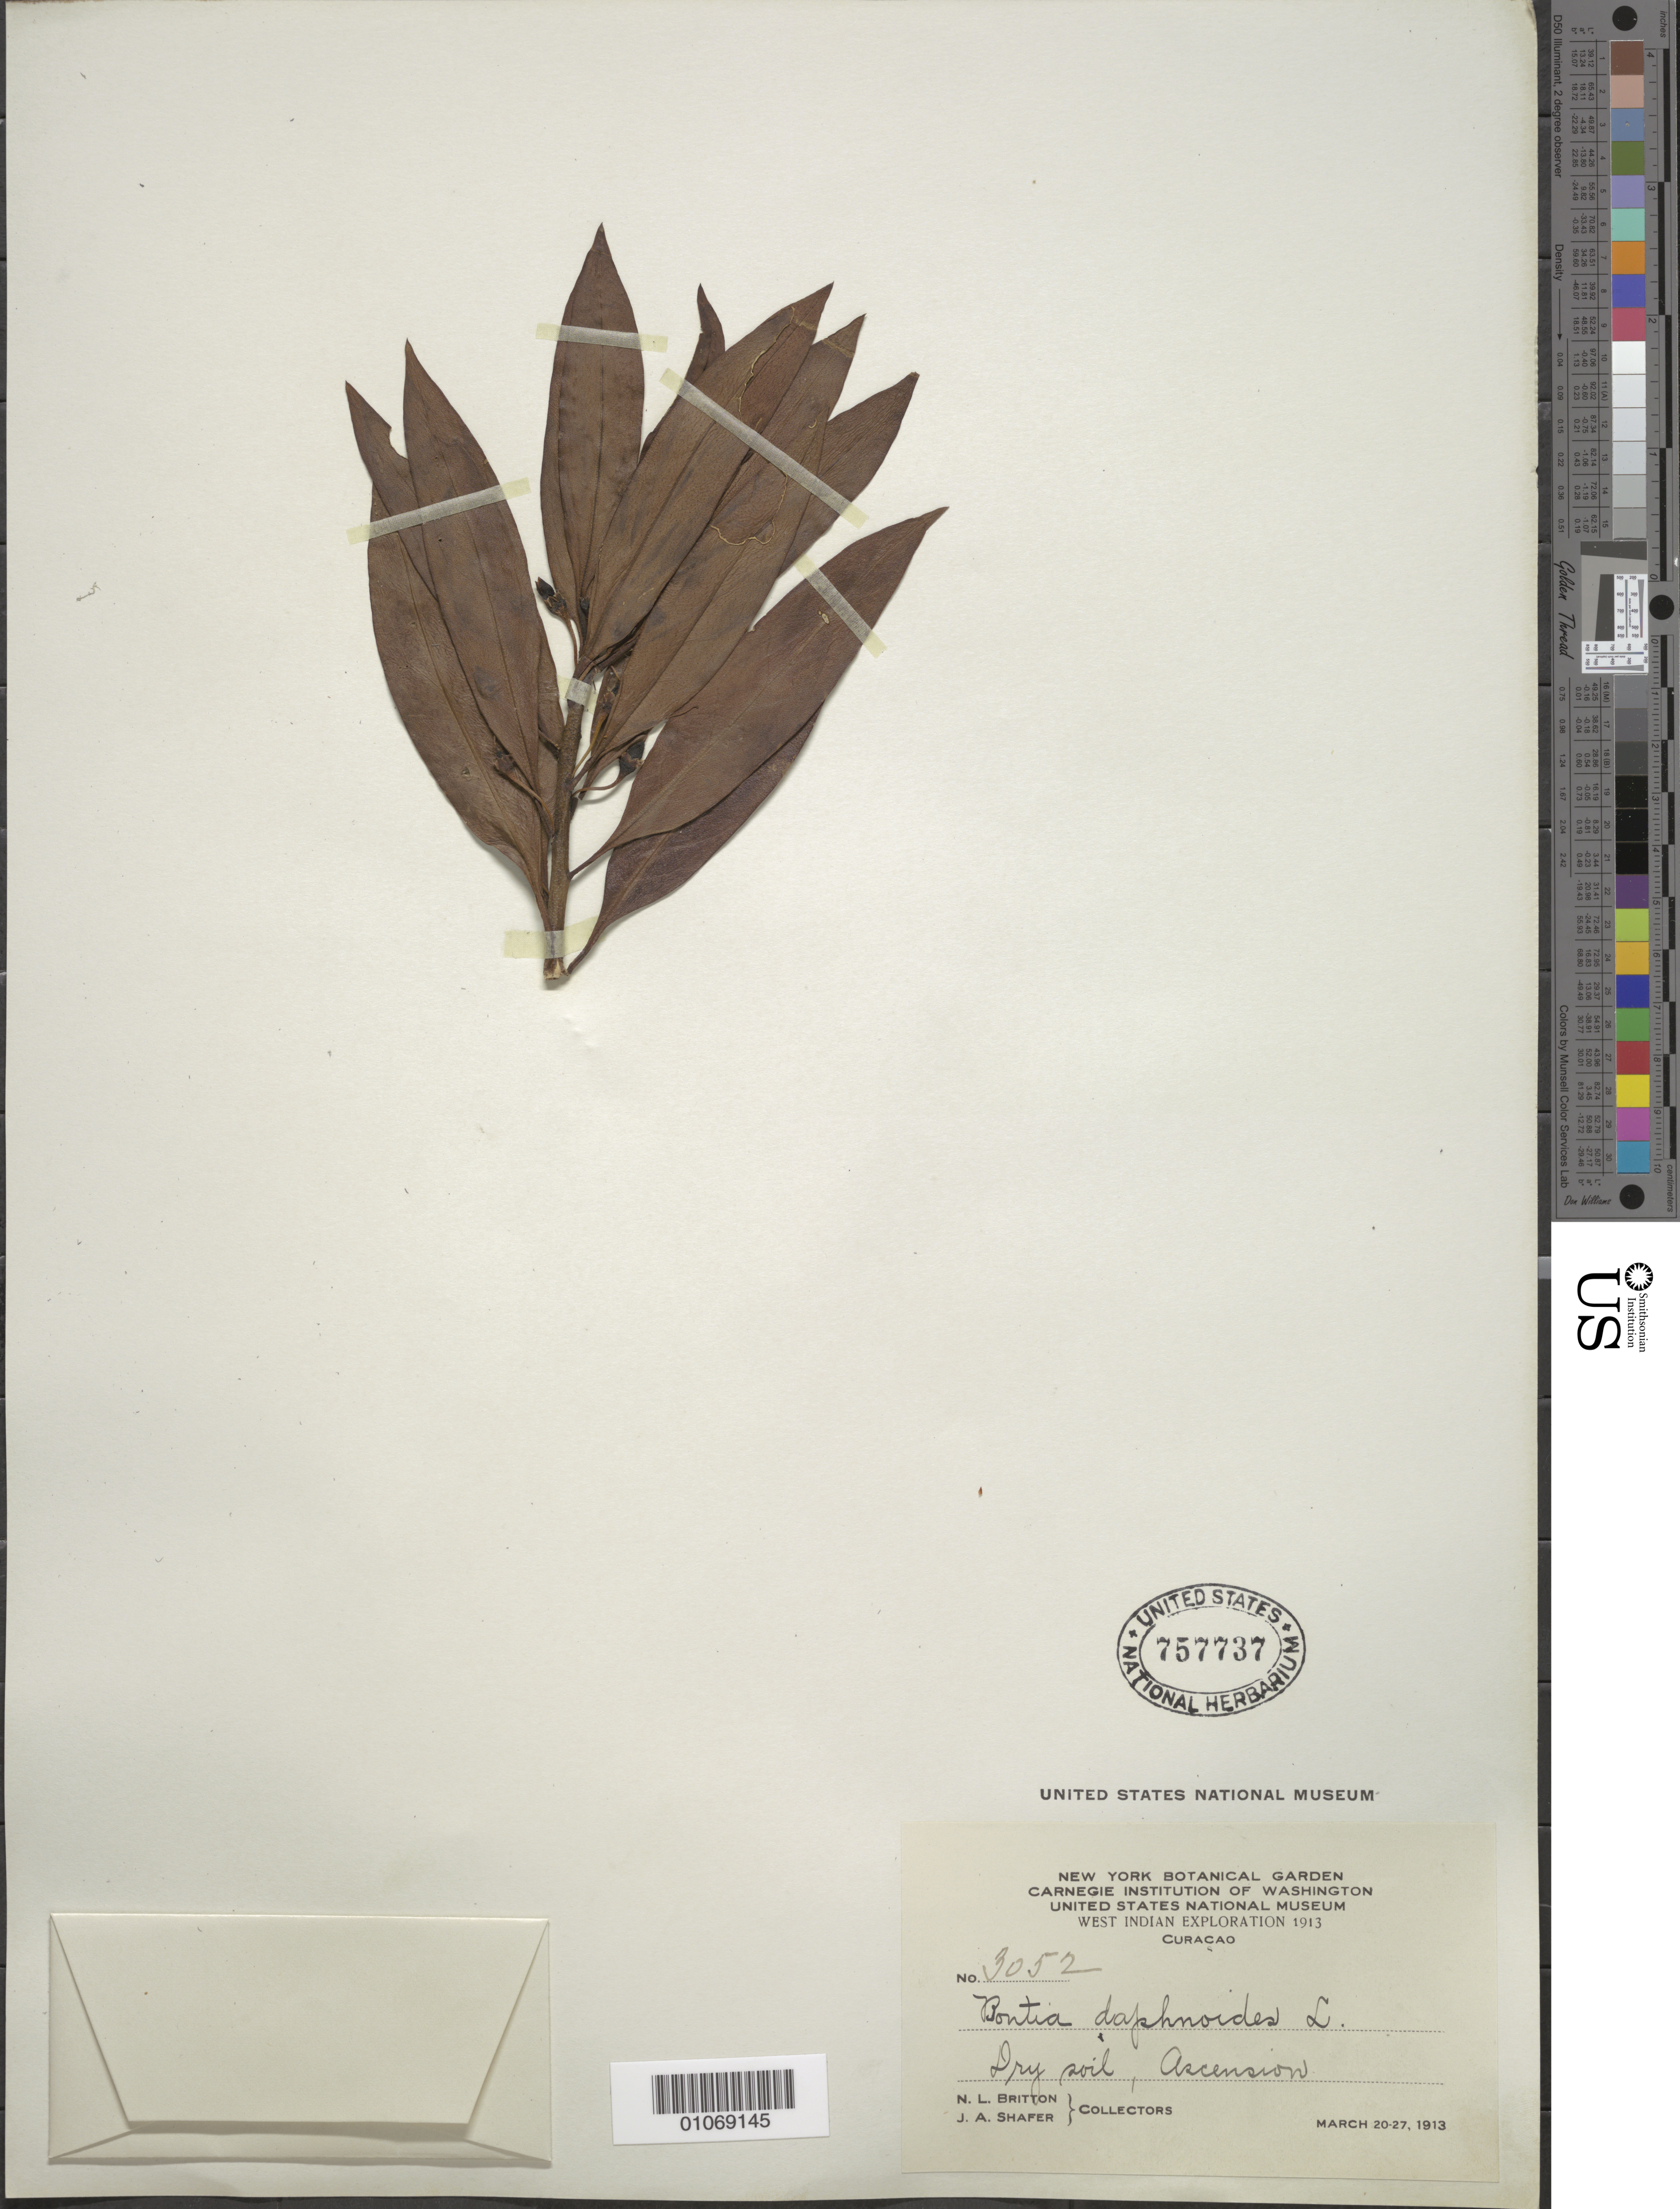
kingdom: Plantae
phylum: Tracheophyta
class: Magnoliopsida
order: Lamiales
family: Scrophulariaceae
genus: Bontia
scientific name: Bontia daphnoides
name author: L.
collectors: N. Britton & J. A. Shafer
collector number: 3052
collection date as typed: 20 Mar 1913 to 27 Mar 1913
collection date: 1913-03-20/1913-03-27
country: Curaçao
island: Curaçao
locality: Dry soil, Ascension.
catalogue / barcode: US 757737